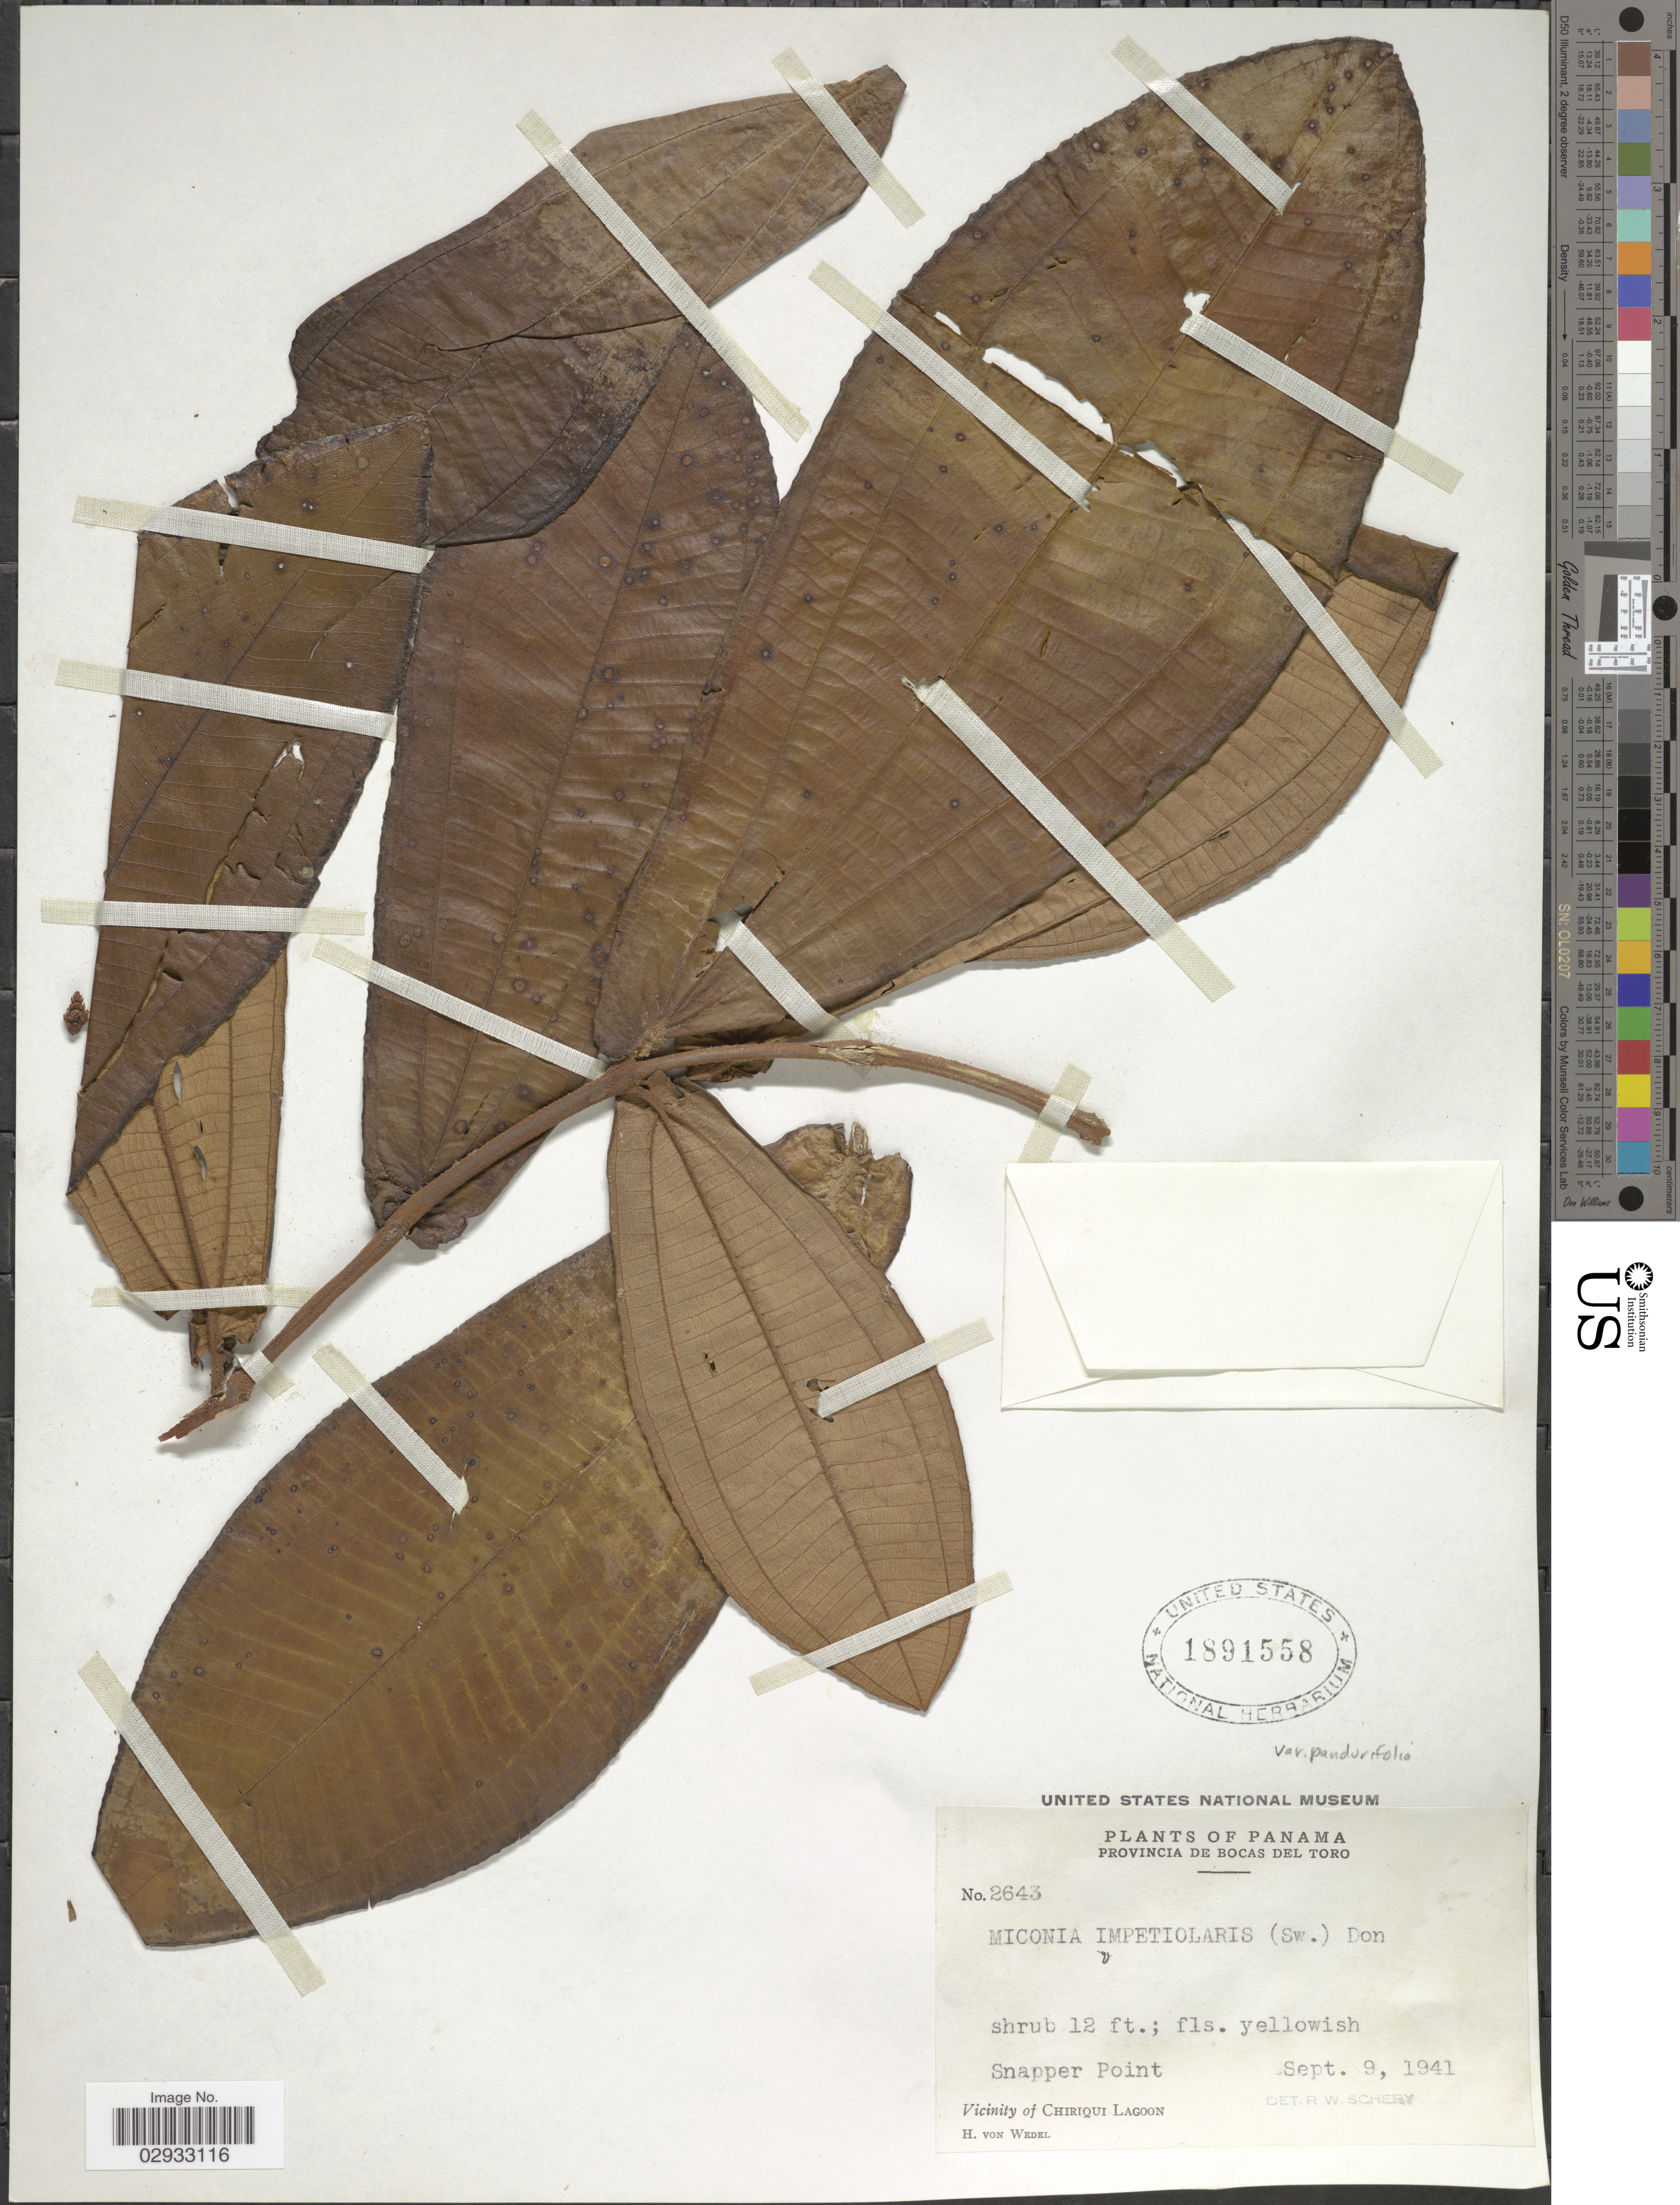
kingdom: Plantae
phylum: Tracheophyta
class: Magnoliopsida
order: Myrtales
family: Melastomataceae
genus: Miconia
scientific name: Miconia impetiolaris var. pandurifolia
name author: Naudin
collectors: H. von Wedel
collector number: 2643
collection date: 1941-09-09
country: Panama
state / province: Bocas del Toro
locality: Provincia de Bocas Del Toro. Snapper Point. Vicinity of Chiriqui Lagoon.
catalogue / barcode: US 1891558